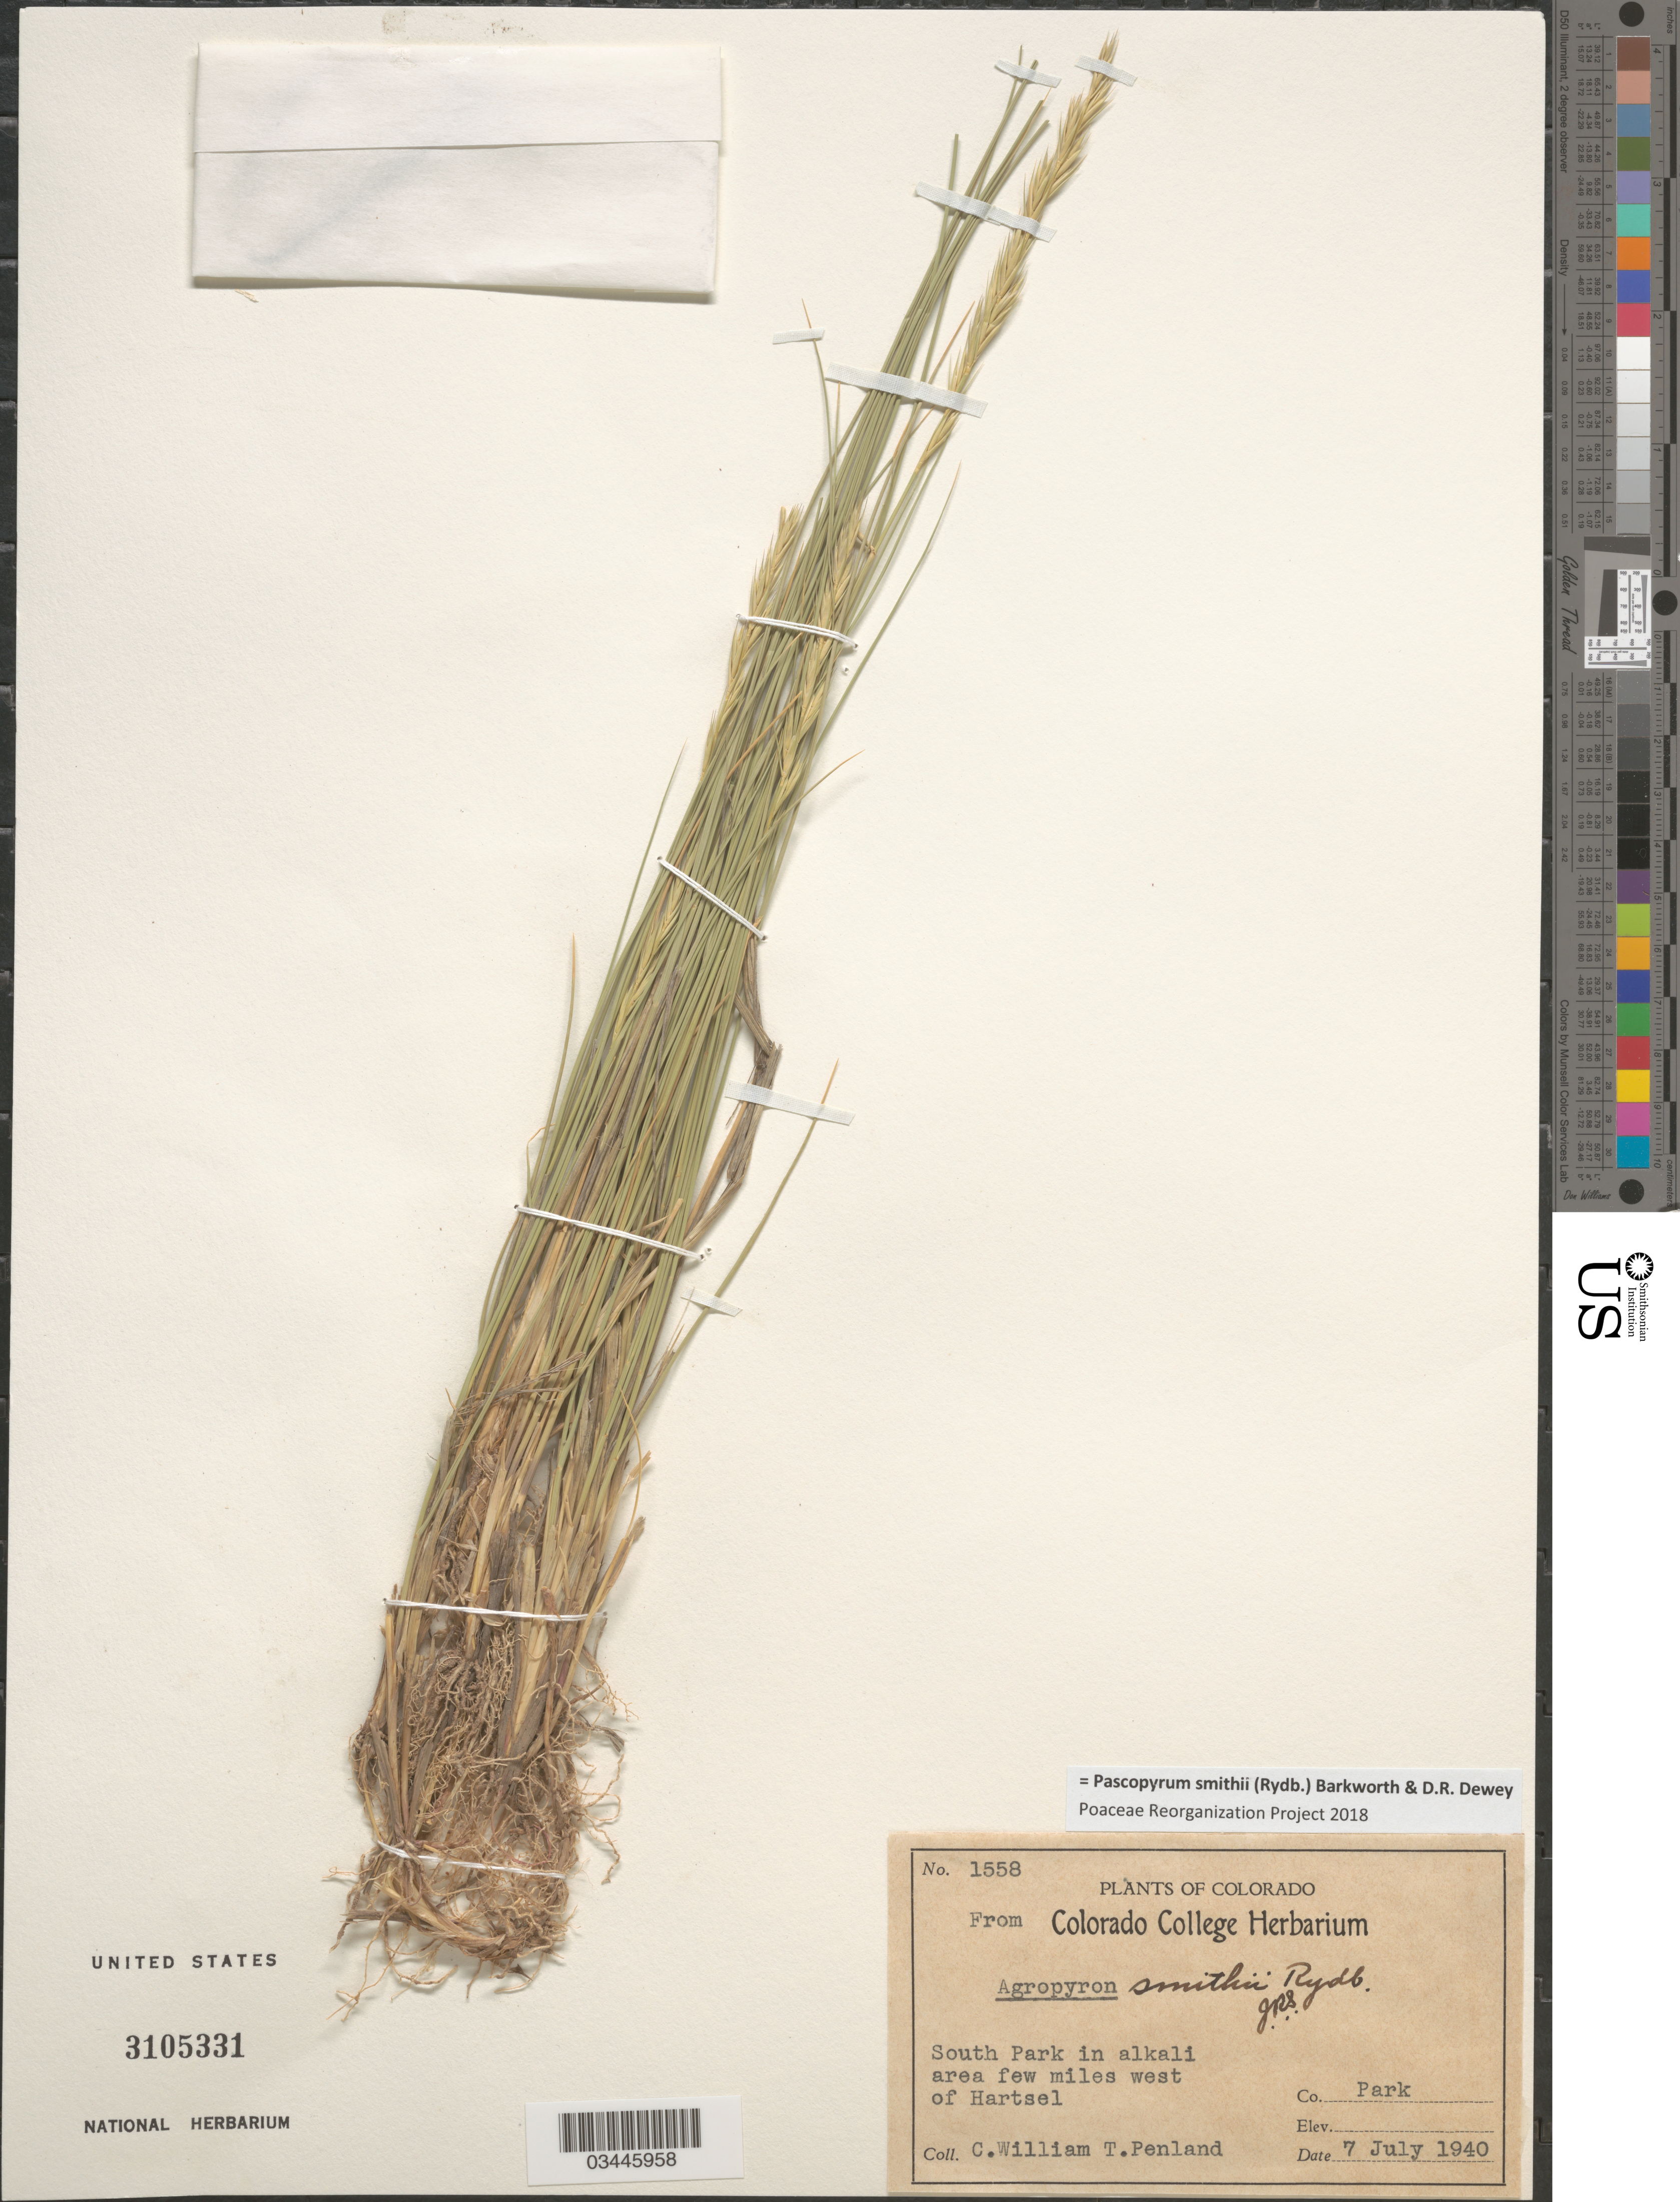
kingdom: Plantae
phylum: Tracheophyta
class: Liliopsida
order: Poales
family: Poaceae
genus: Pascopyrum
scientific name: Pascopyrum smithii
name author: (Rydb.) Barkworth & Dewey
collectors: C. W. Penland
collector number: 1558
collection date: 1940-07-07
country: United States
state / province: Colorado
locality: South Park in alkali area few miles west of Hartsel. Co. Park.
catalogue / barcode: US 3105331